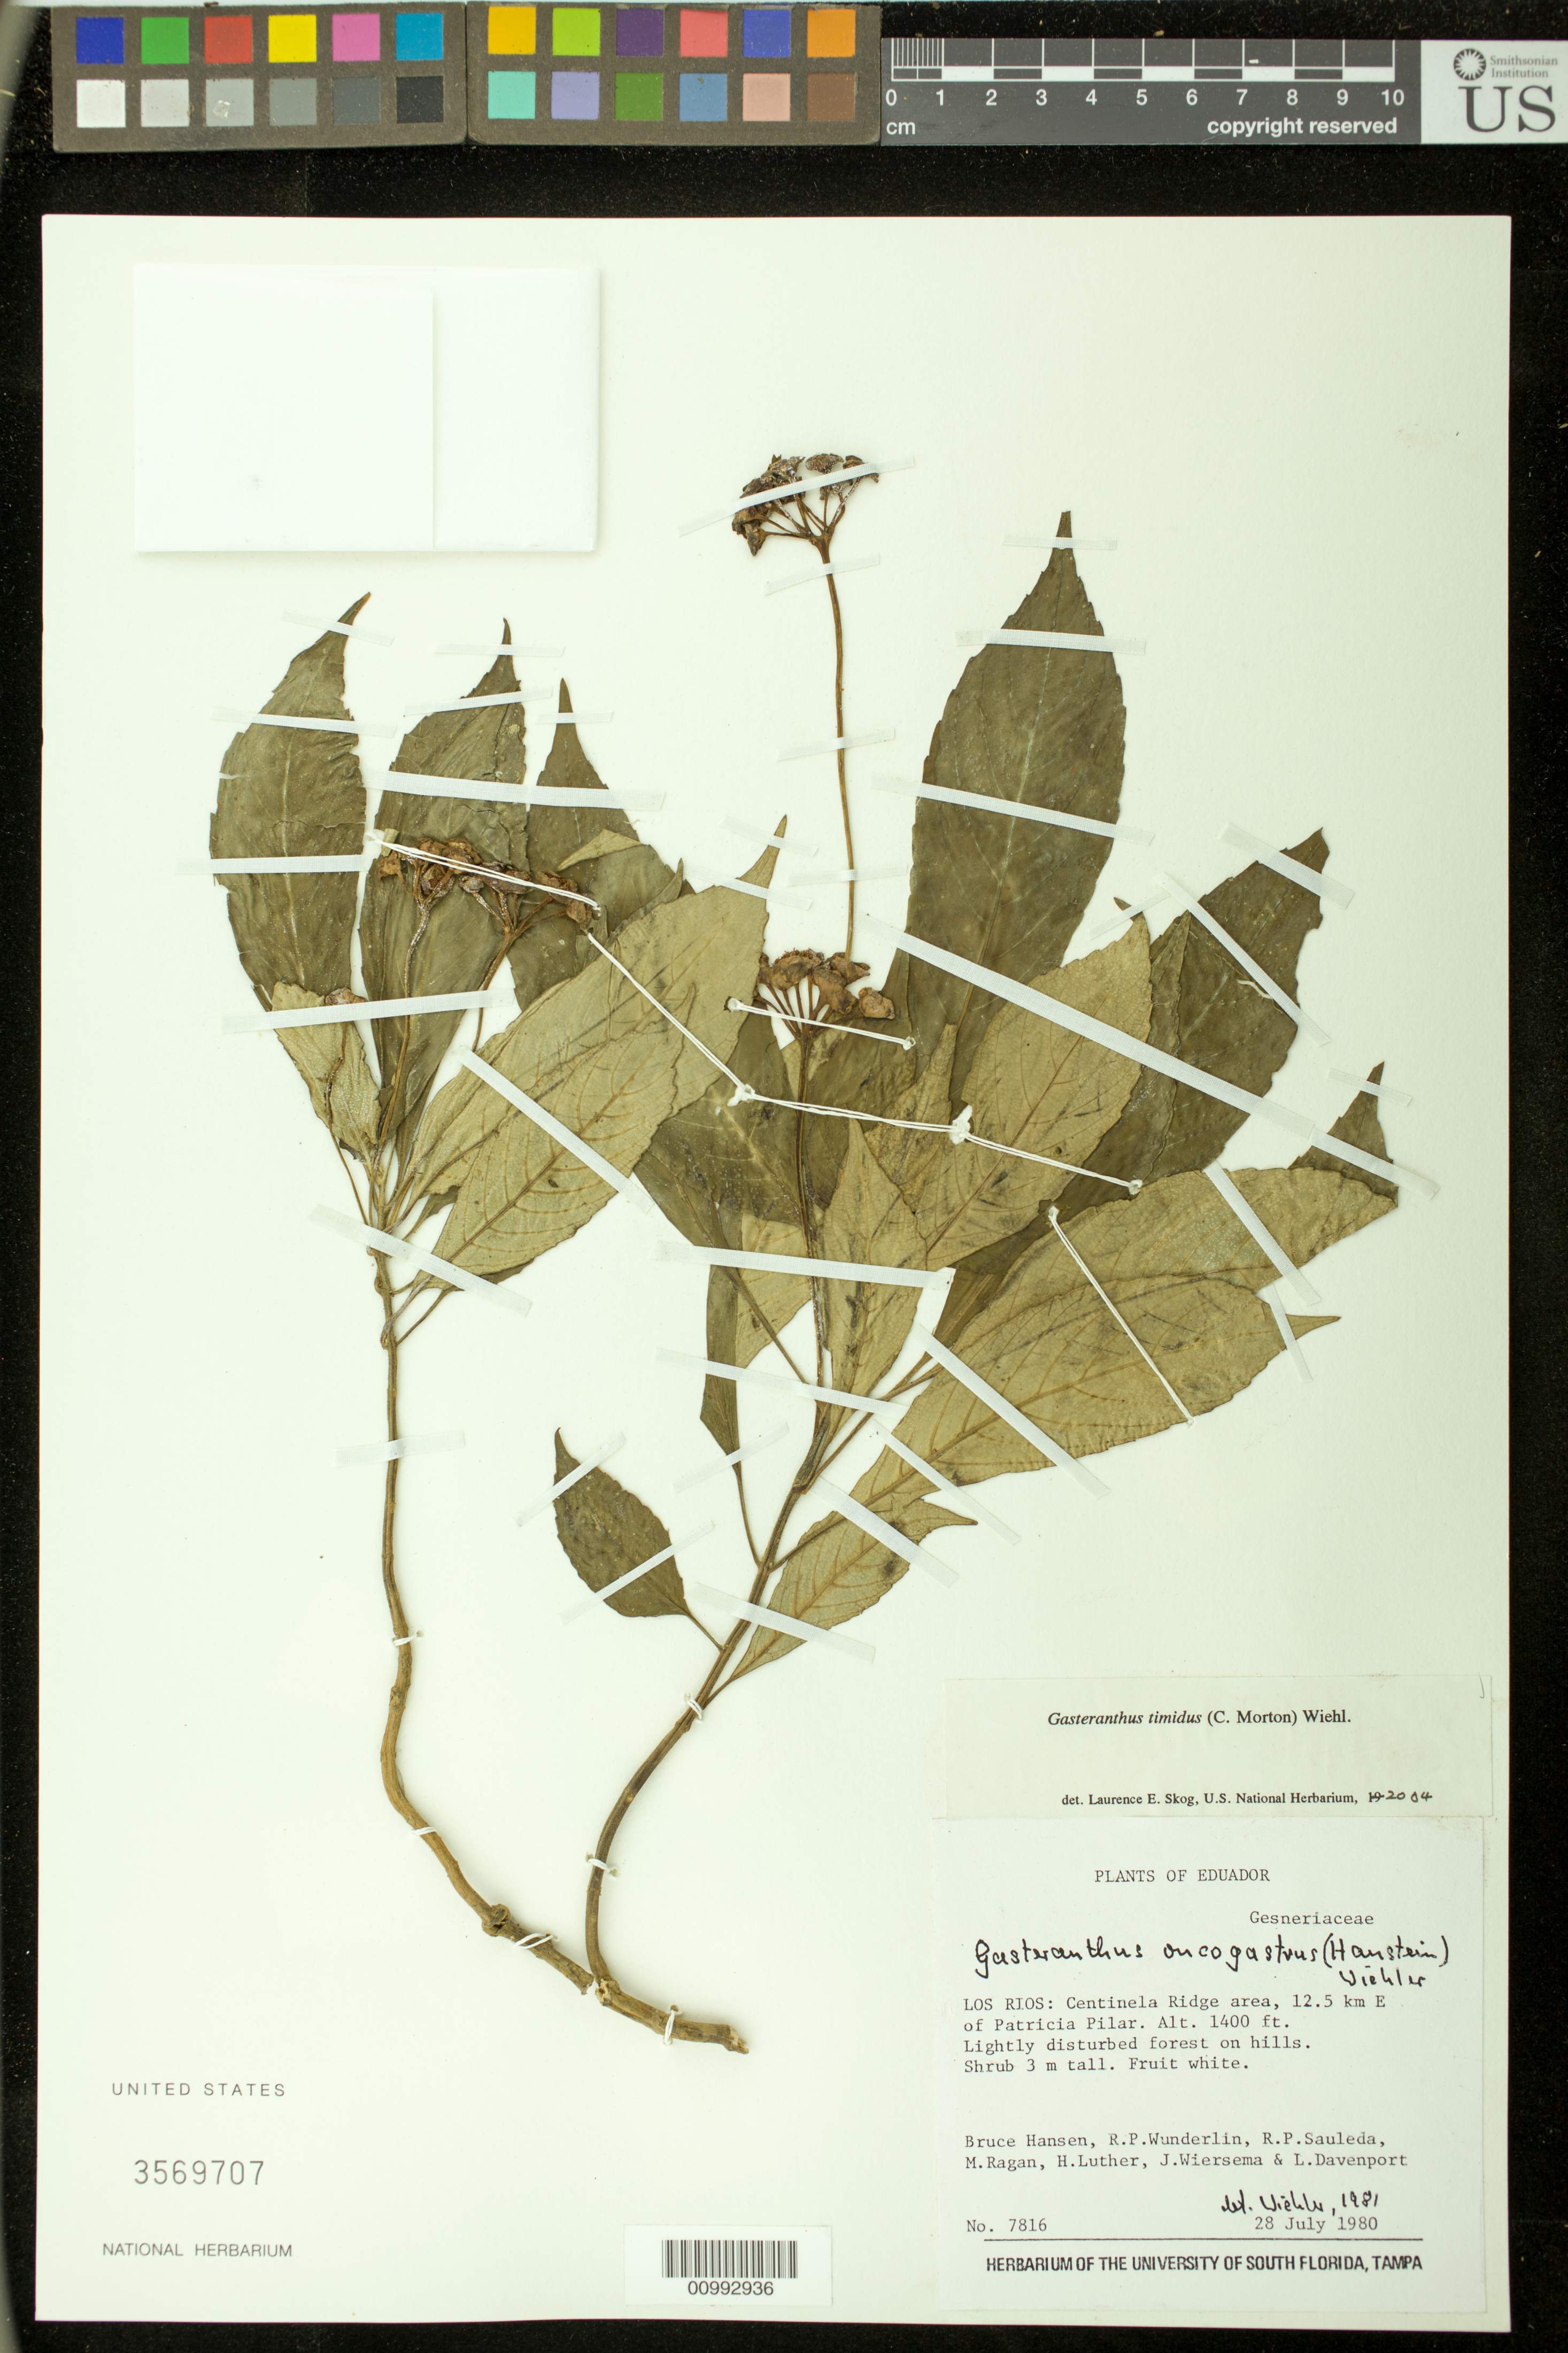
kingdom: Plantae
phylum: Tracheophyta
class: Magnoliopsida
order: Lamiales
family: Gesneriaceae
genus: Gasteranthus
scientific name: Gasteranthus timidus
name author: (C.V. Morton) Wiehler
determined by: Skog, Laurence E.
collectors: B. Hansen, R. P. Wunderlin, R. Sauleda, M. E. Ragan, Harry E. Luther, J. H. Wiersema & L. Davenport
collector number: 7816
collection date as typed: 28 Jul 1980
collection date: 1980-07-28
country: Ecuador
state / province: Los Ríos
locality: Los Rios: Centinela Ridge area, 12.5 km E of Patricia Pilar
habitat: Lightly disturbed forest on hills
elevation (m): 427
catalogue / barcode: US 3569707